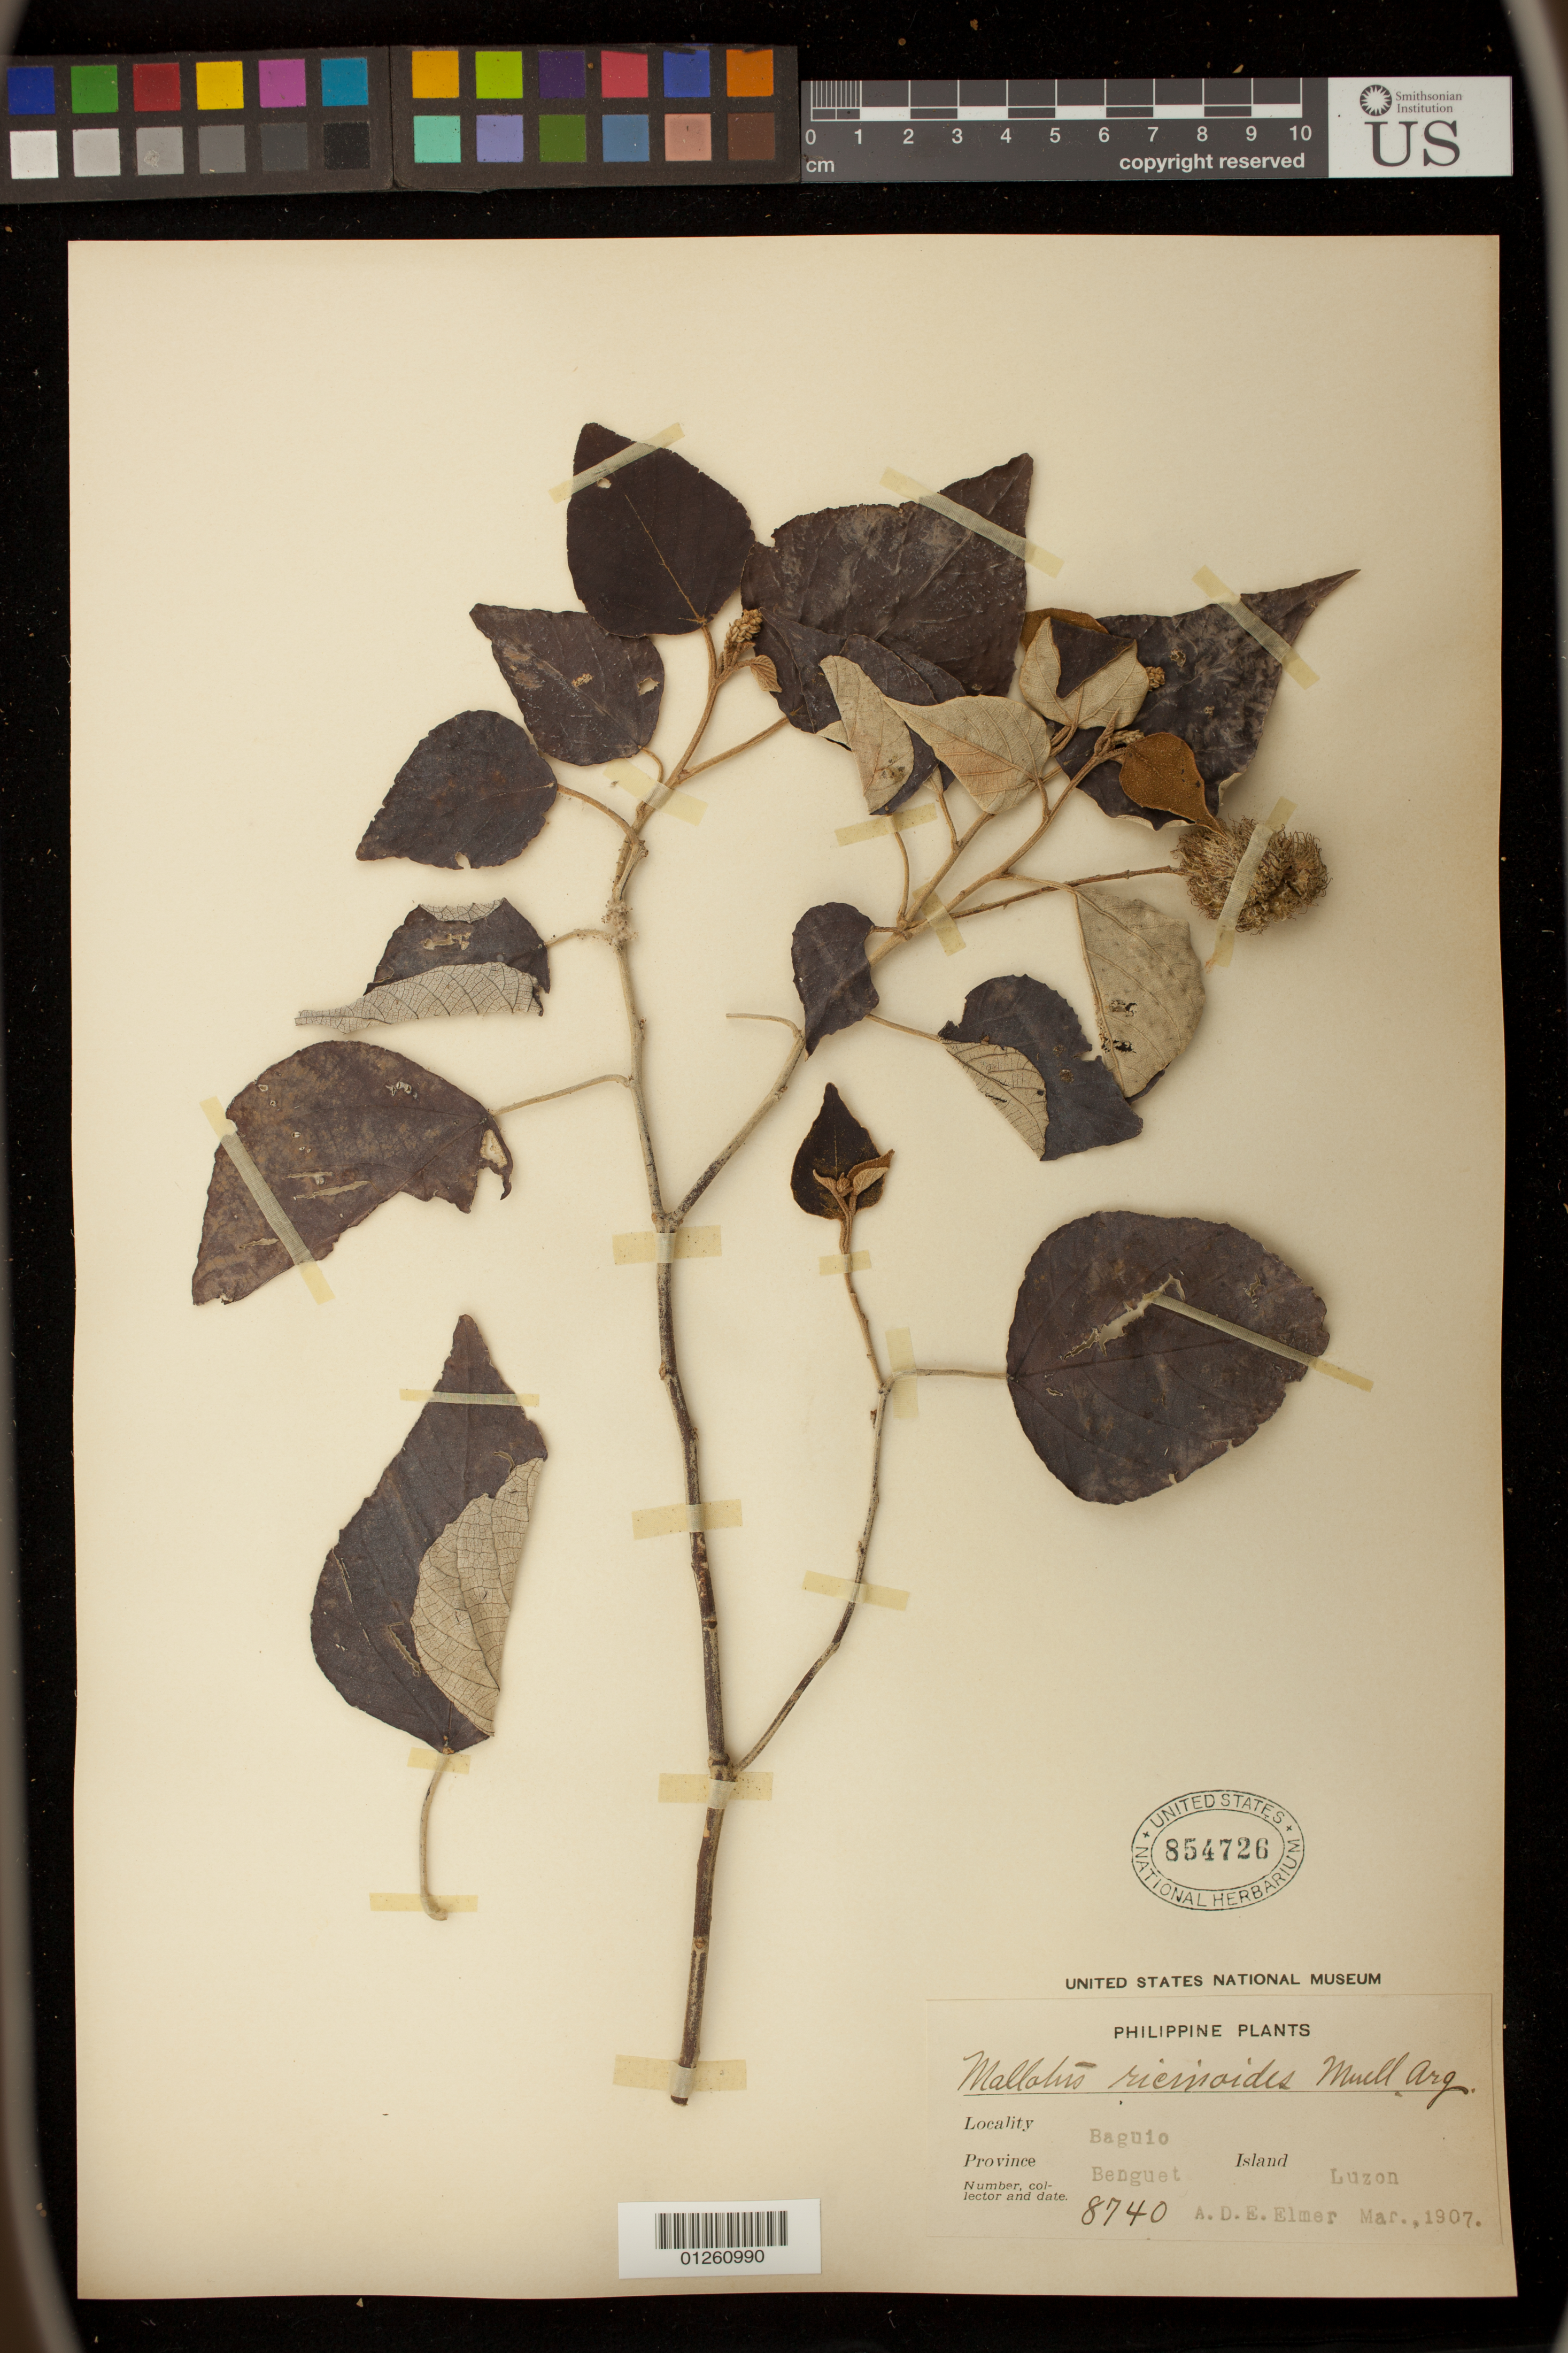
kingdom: Plantae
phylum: Tracheophyta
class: Magnoliopsida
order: Malpighiales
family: Euphorbiaceae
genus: Mallotus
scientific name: Mallotus ricinoides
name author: (Pers.) Müll. Arg.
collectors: A. D. E. Elmer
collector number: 8740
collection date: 1907-03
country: Philippines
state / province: Cordillera (Administrative Region)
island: Luzon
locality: Baguio, Benguet, Luzon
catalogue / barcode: US 854726